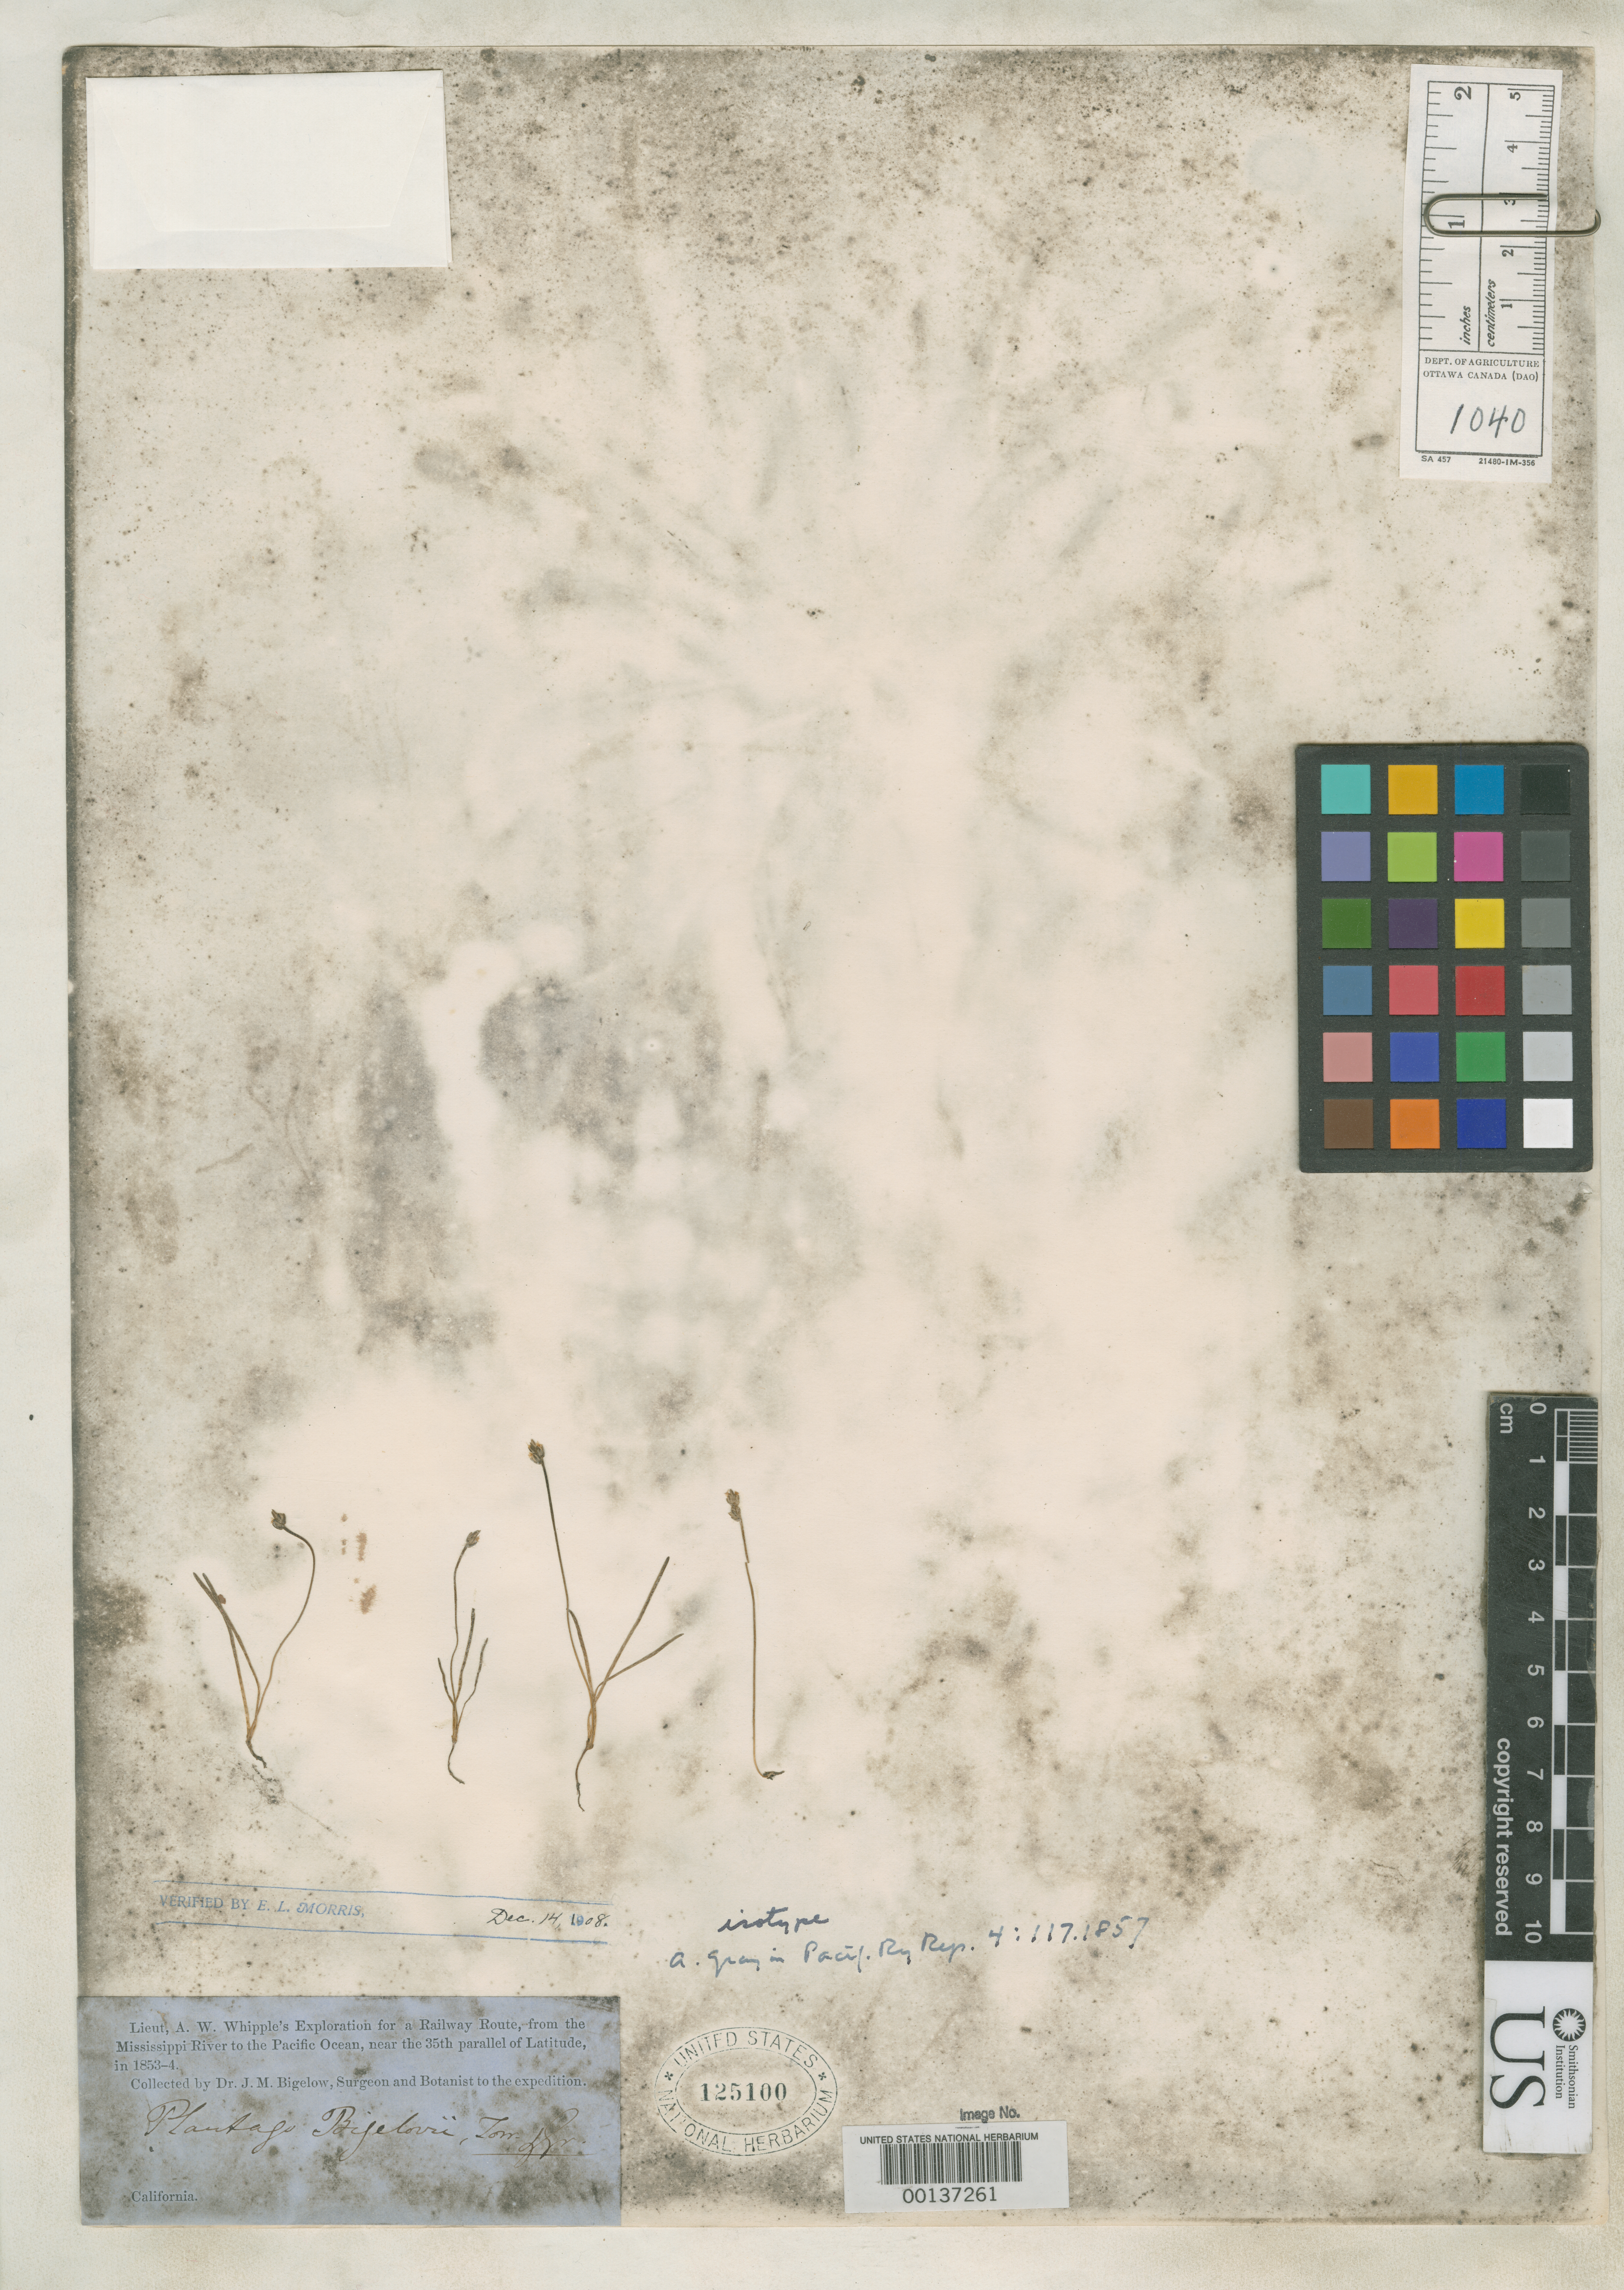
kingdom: Plantae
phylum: Tracheophyta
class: Magnoliopsida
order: Lamiales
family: Plantaginaceae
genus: Plantago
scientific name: Plantago bigelovii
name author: A. Gray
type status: Isotype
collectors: J. M. Bigelow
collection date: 1853/1854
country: United States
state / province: California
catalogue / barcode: US 125100